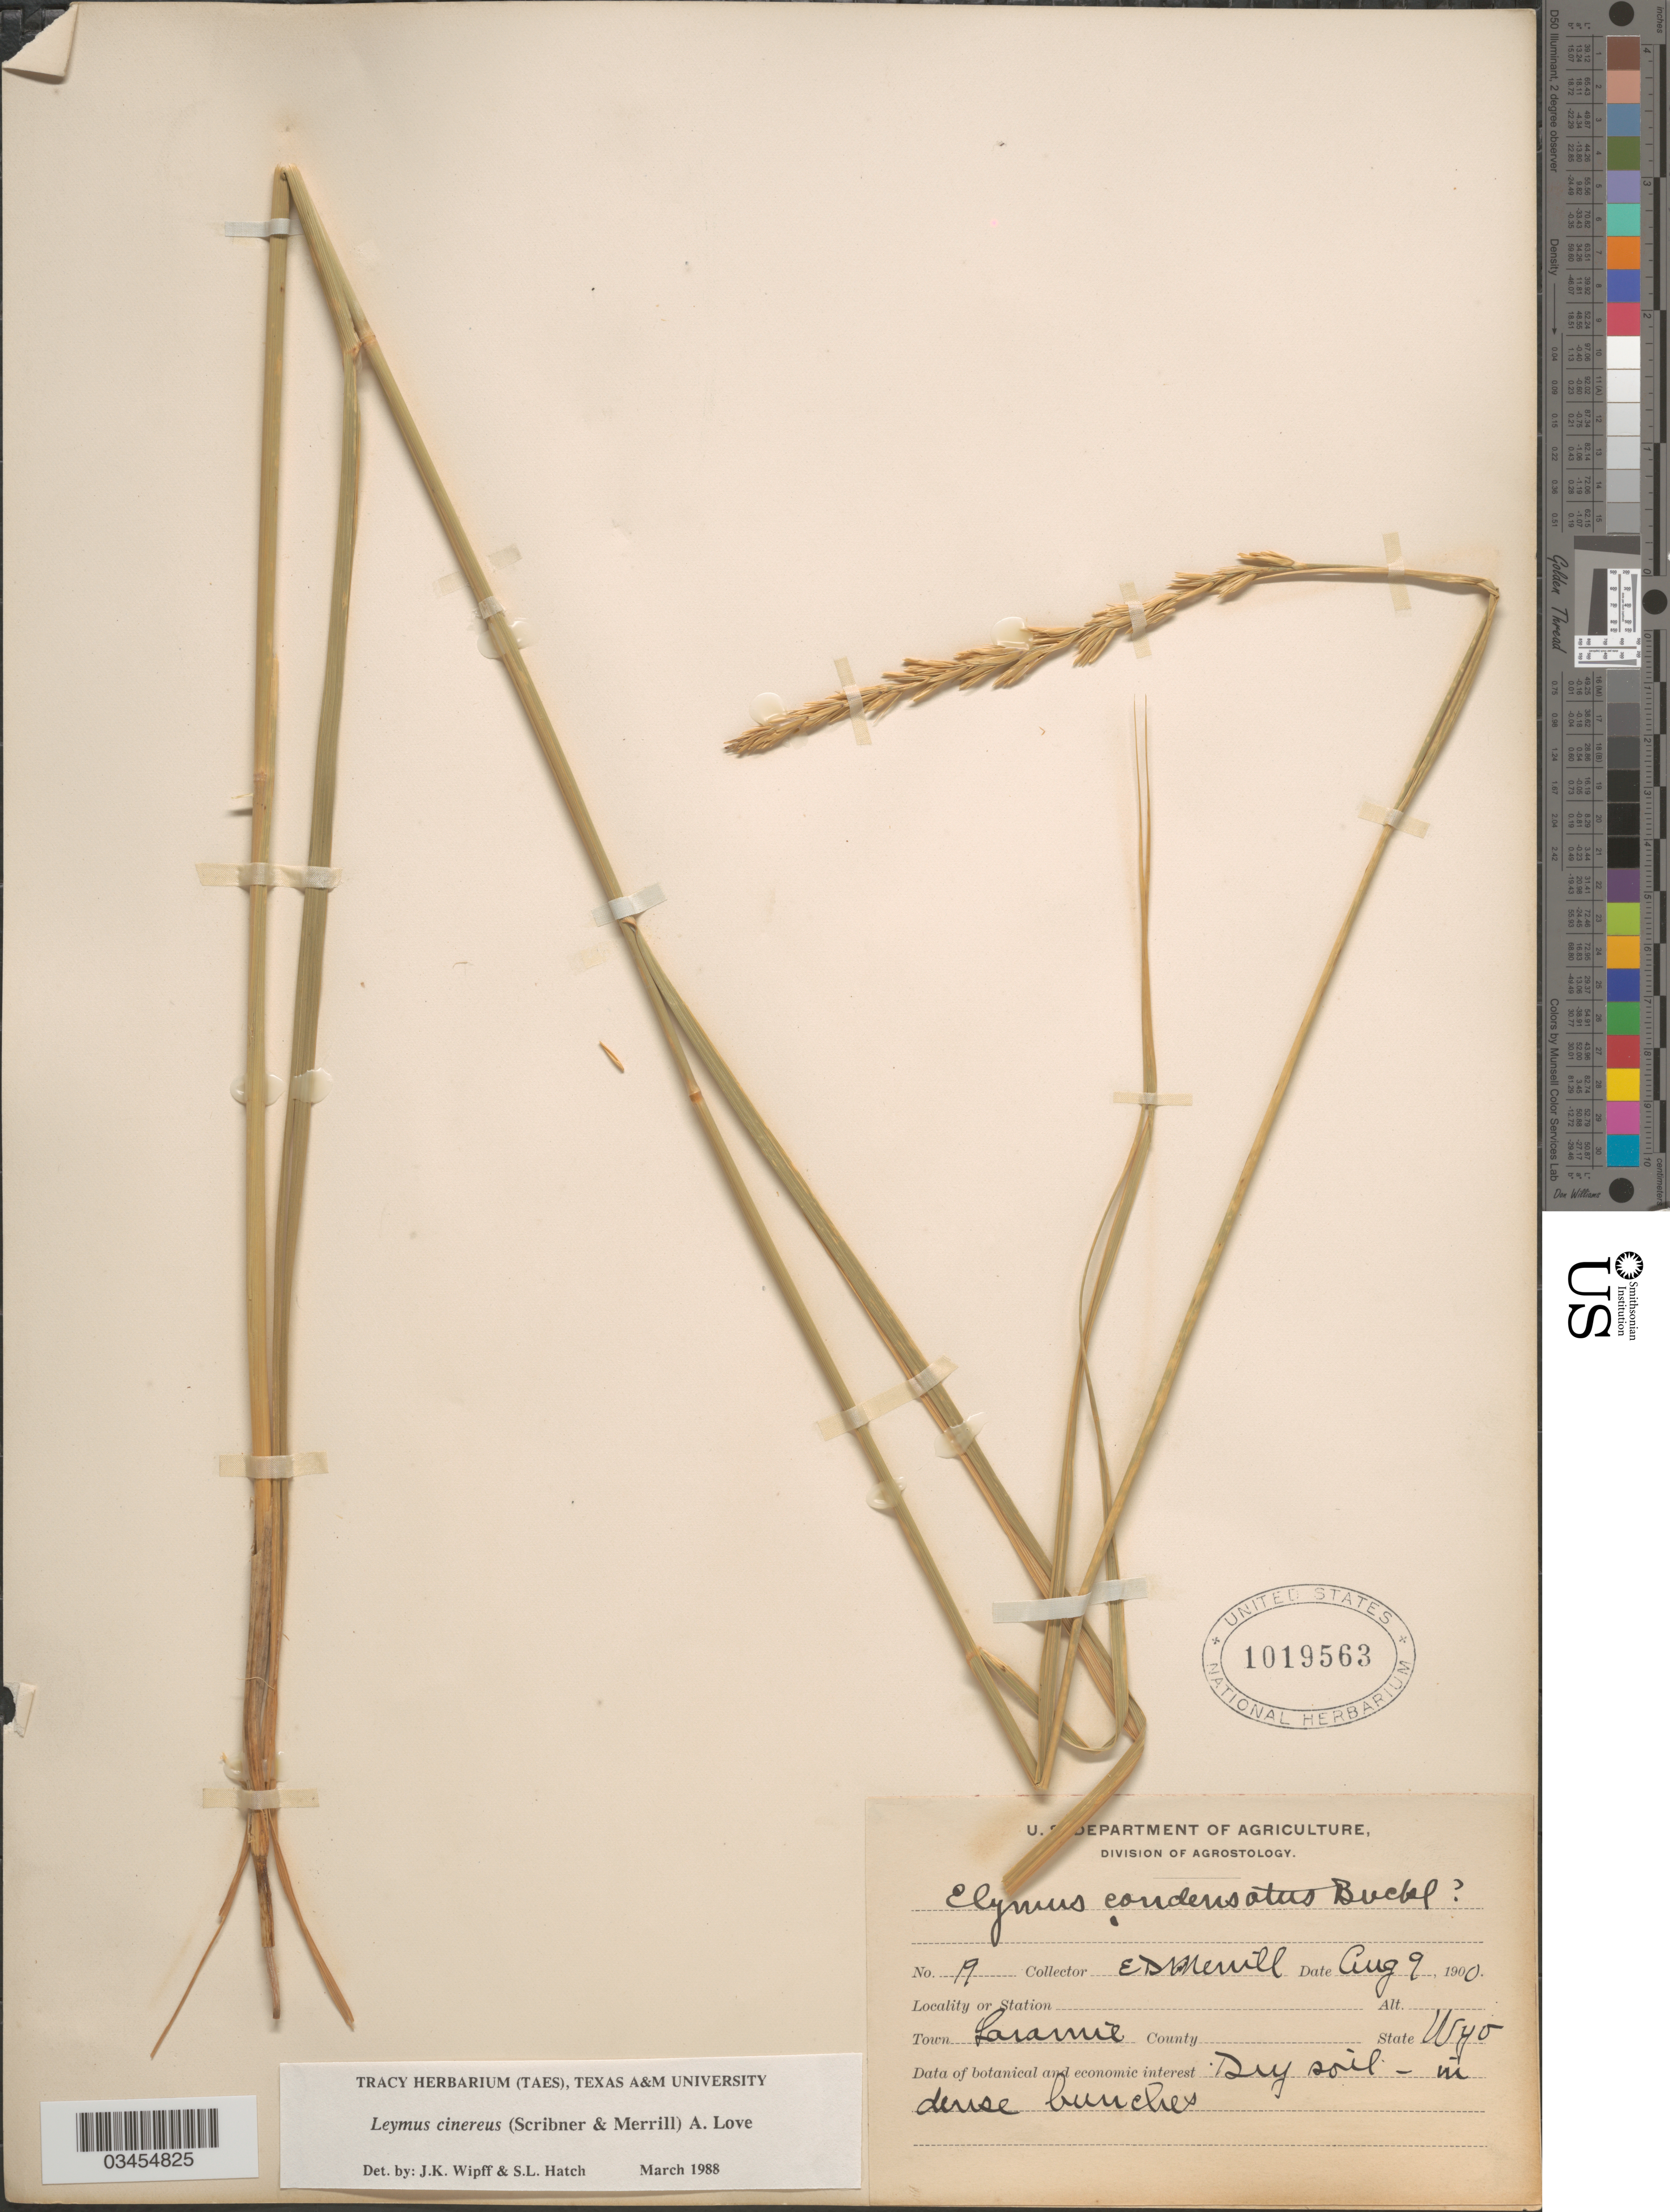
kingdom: Plantae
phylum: Tracheophyta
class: Liliopsida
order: Poales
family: Poaceae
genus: Leymus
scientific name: Leymus cinereus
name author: (Scribn. & Merr.) Á. Löve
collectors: E. D. Merrill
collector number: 19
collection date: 1900-08-09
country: United States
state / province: Wyoming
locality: Town Laramie. Dry soil-in dense bunches.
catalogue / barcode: US 1019563